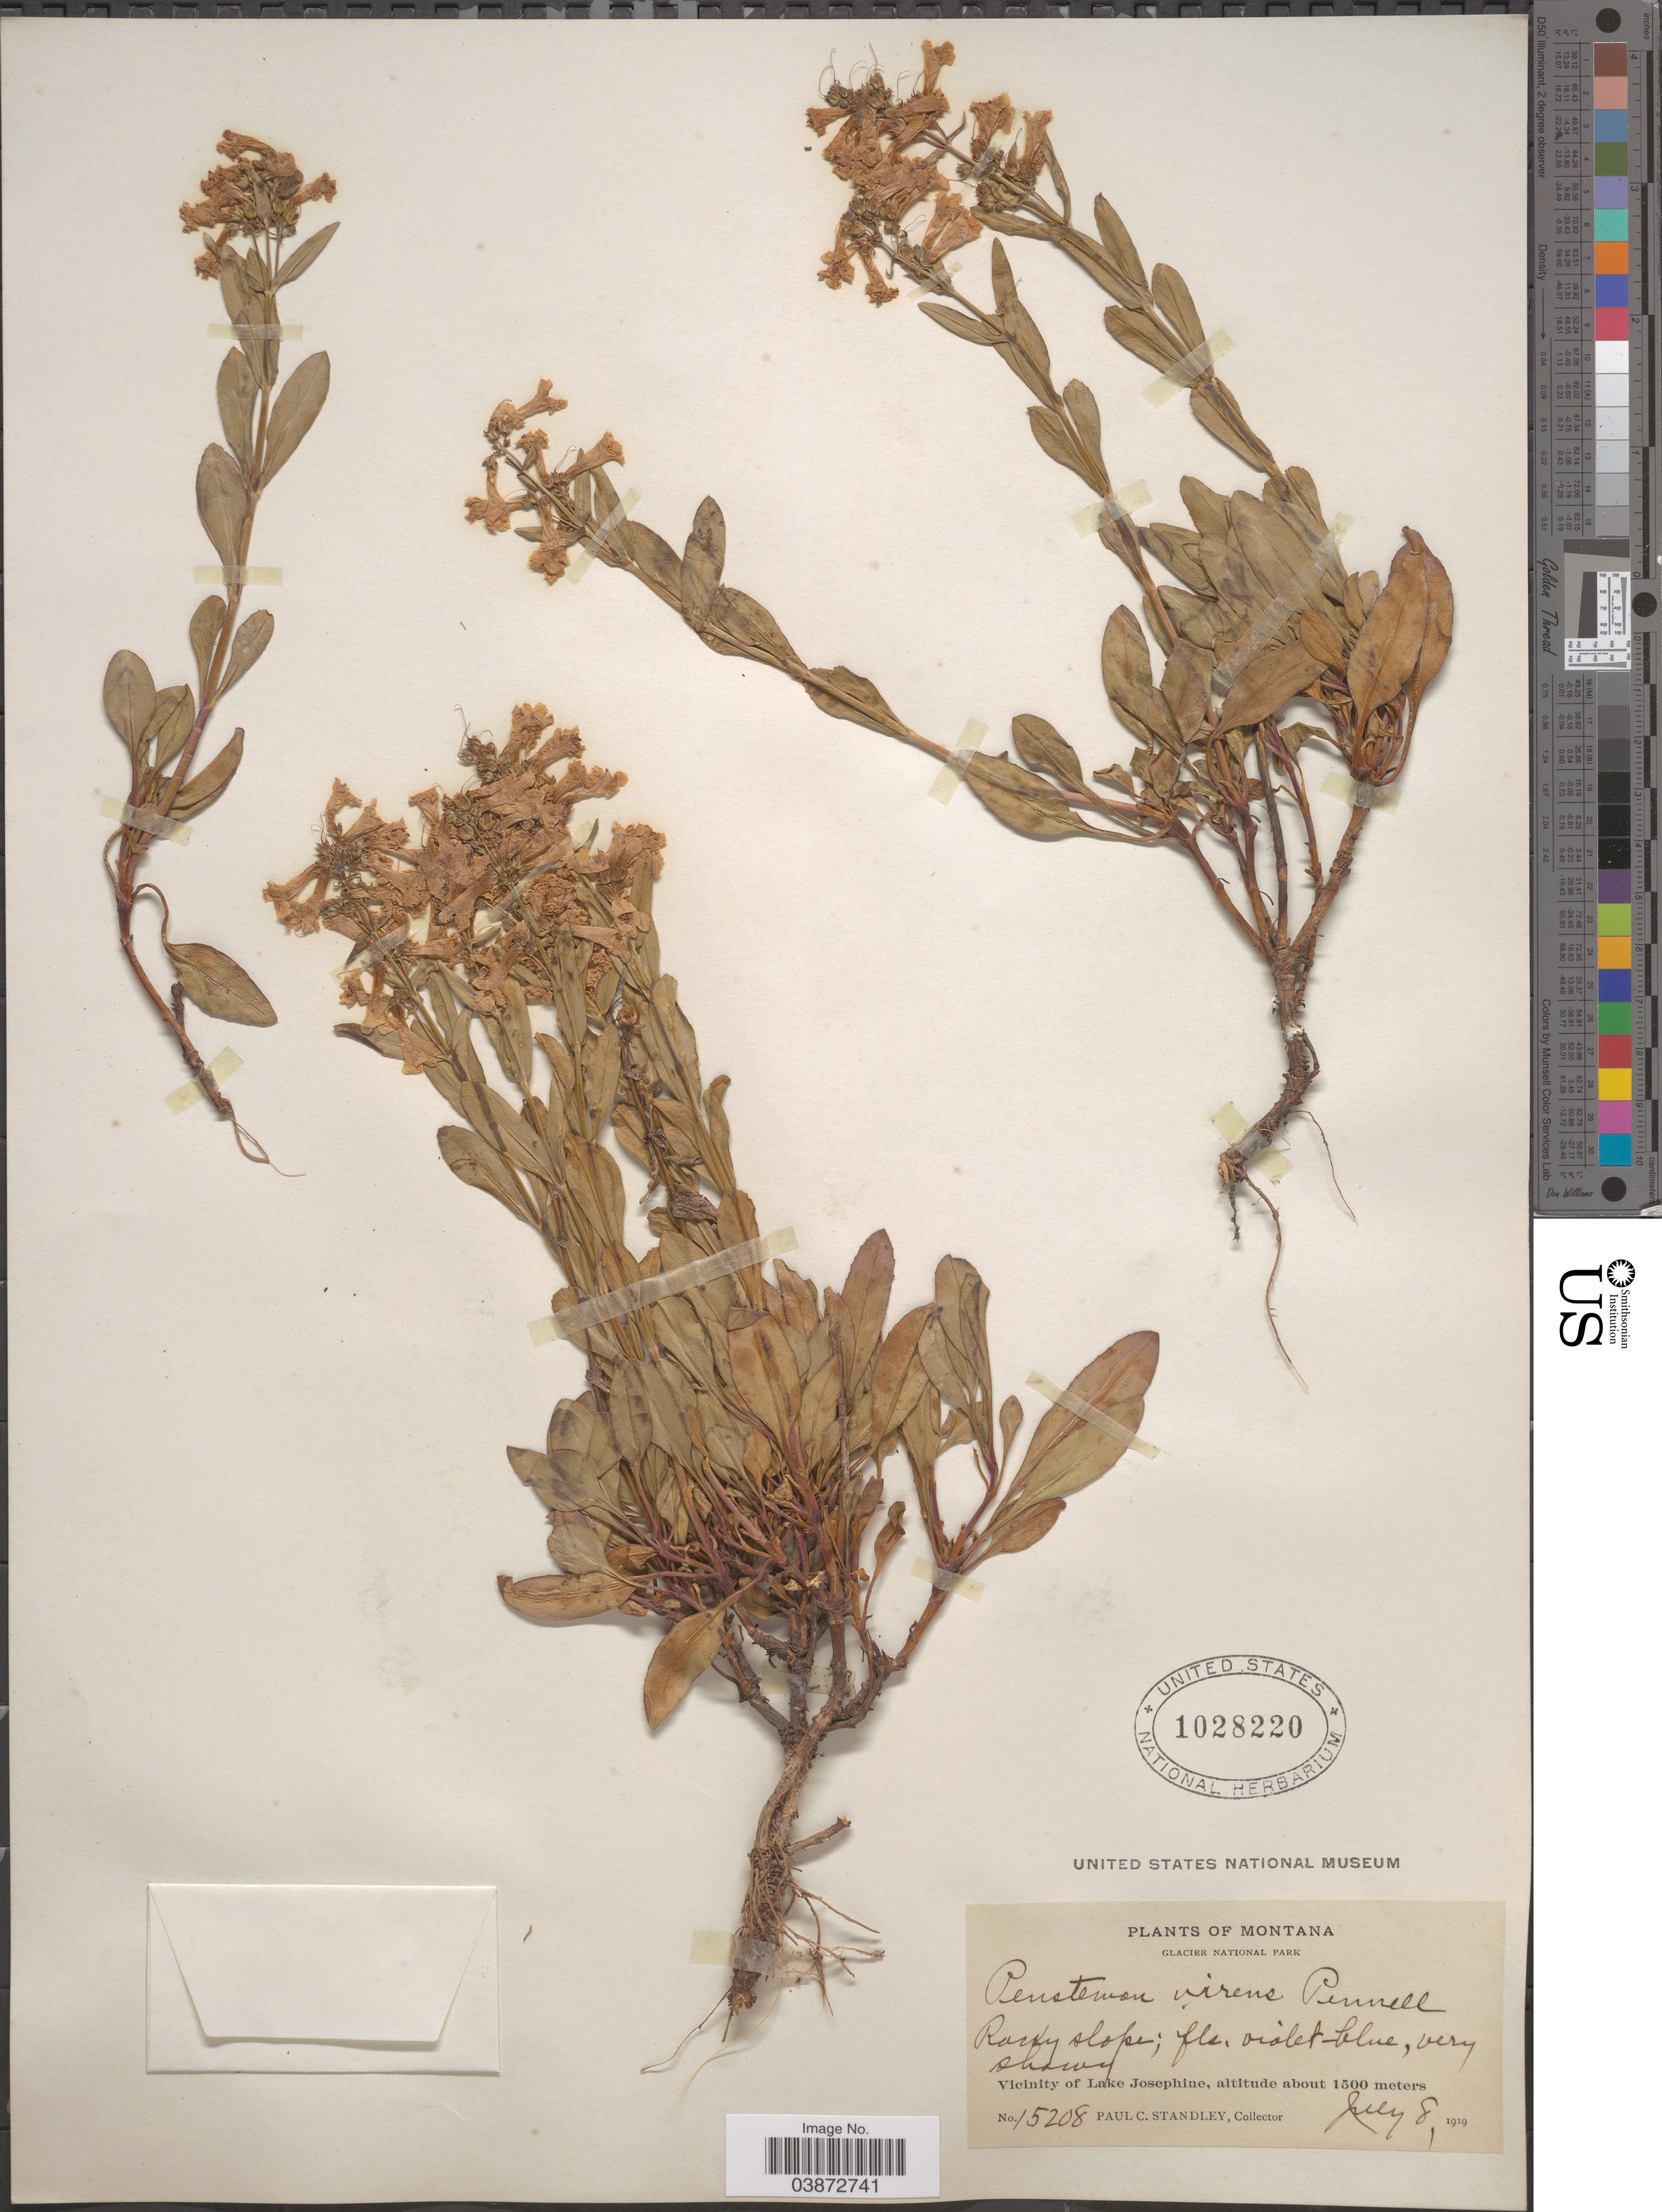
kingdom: Plantae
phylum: Tracheophyta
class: Magnoliopsida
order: Lamiales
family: Plantaginaceae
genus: Penstemon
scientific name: Penstemon albertinus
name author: Greene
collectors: P. C. Standley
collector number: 15208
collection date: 1919-07-08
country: United States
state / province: Montana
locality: Glacier National Park. Vicinity of Lake Josephine.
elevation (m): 1500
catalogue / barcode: US 1028220